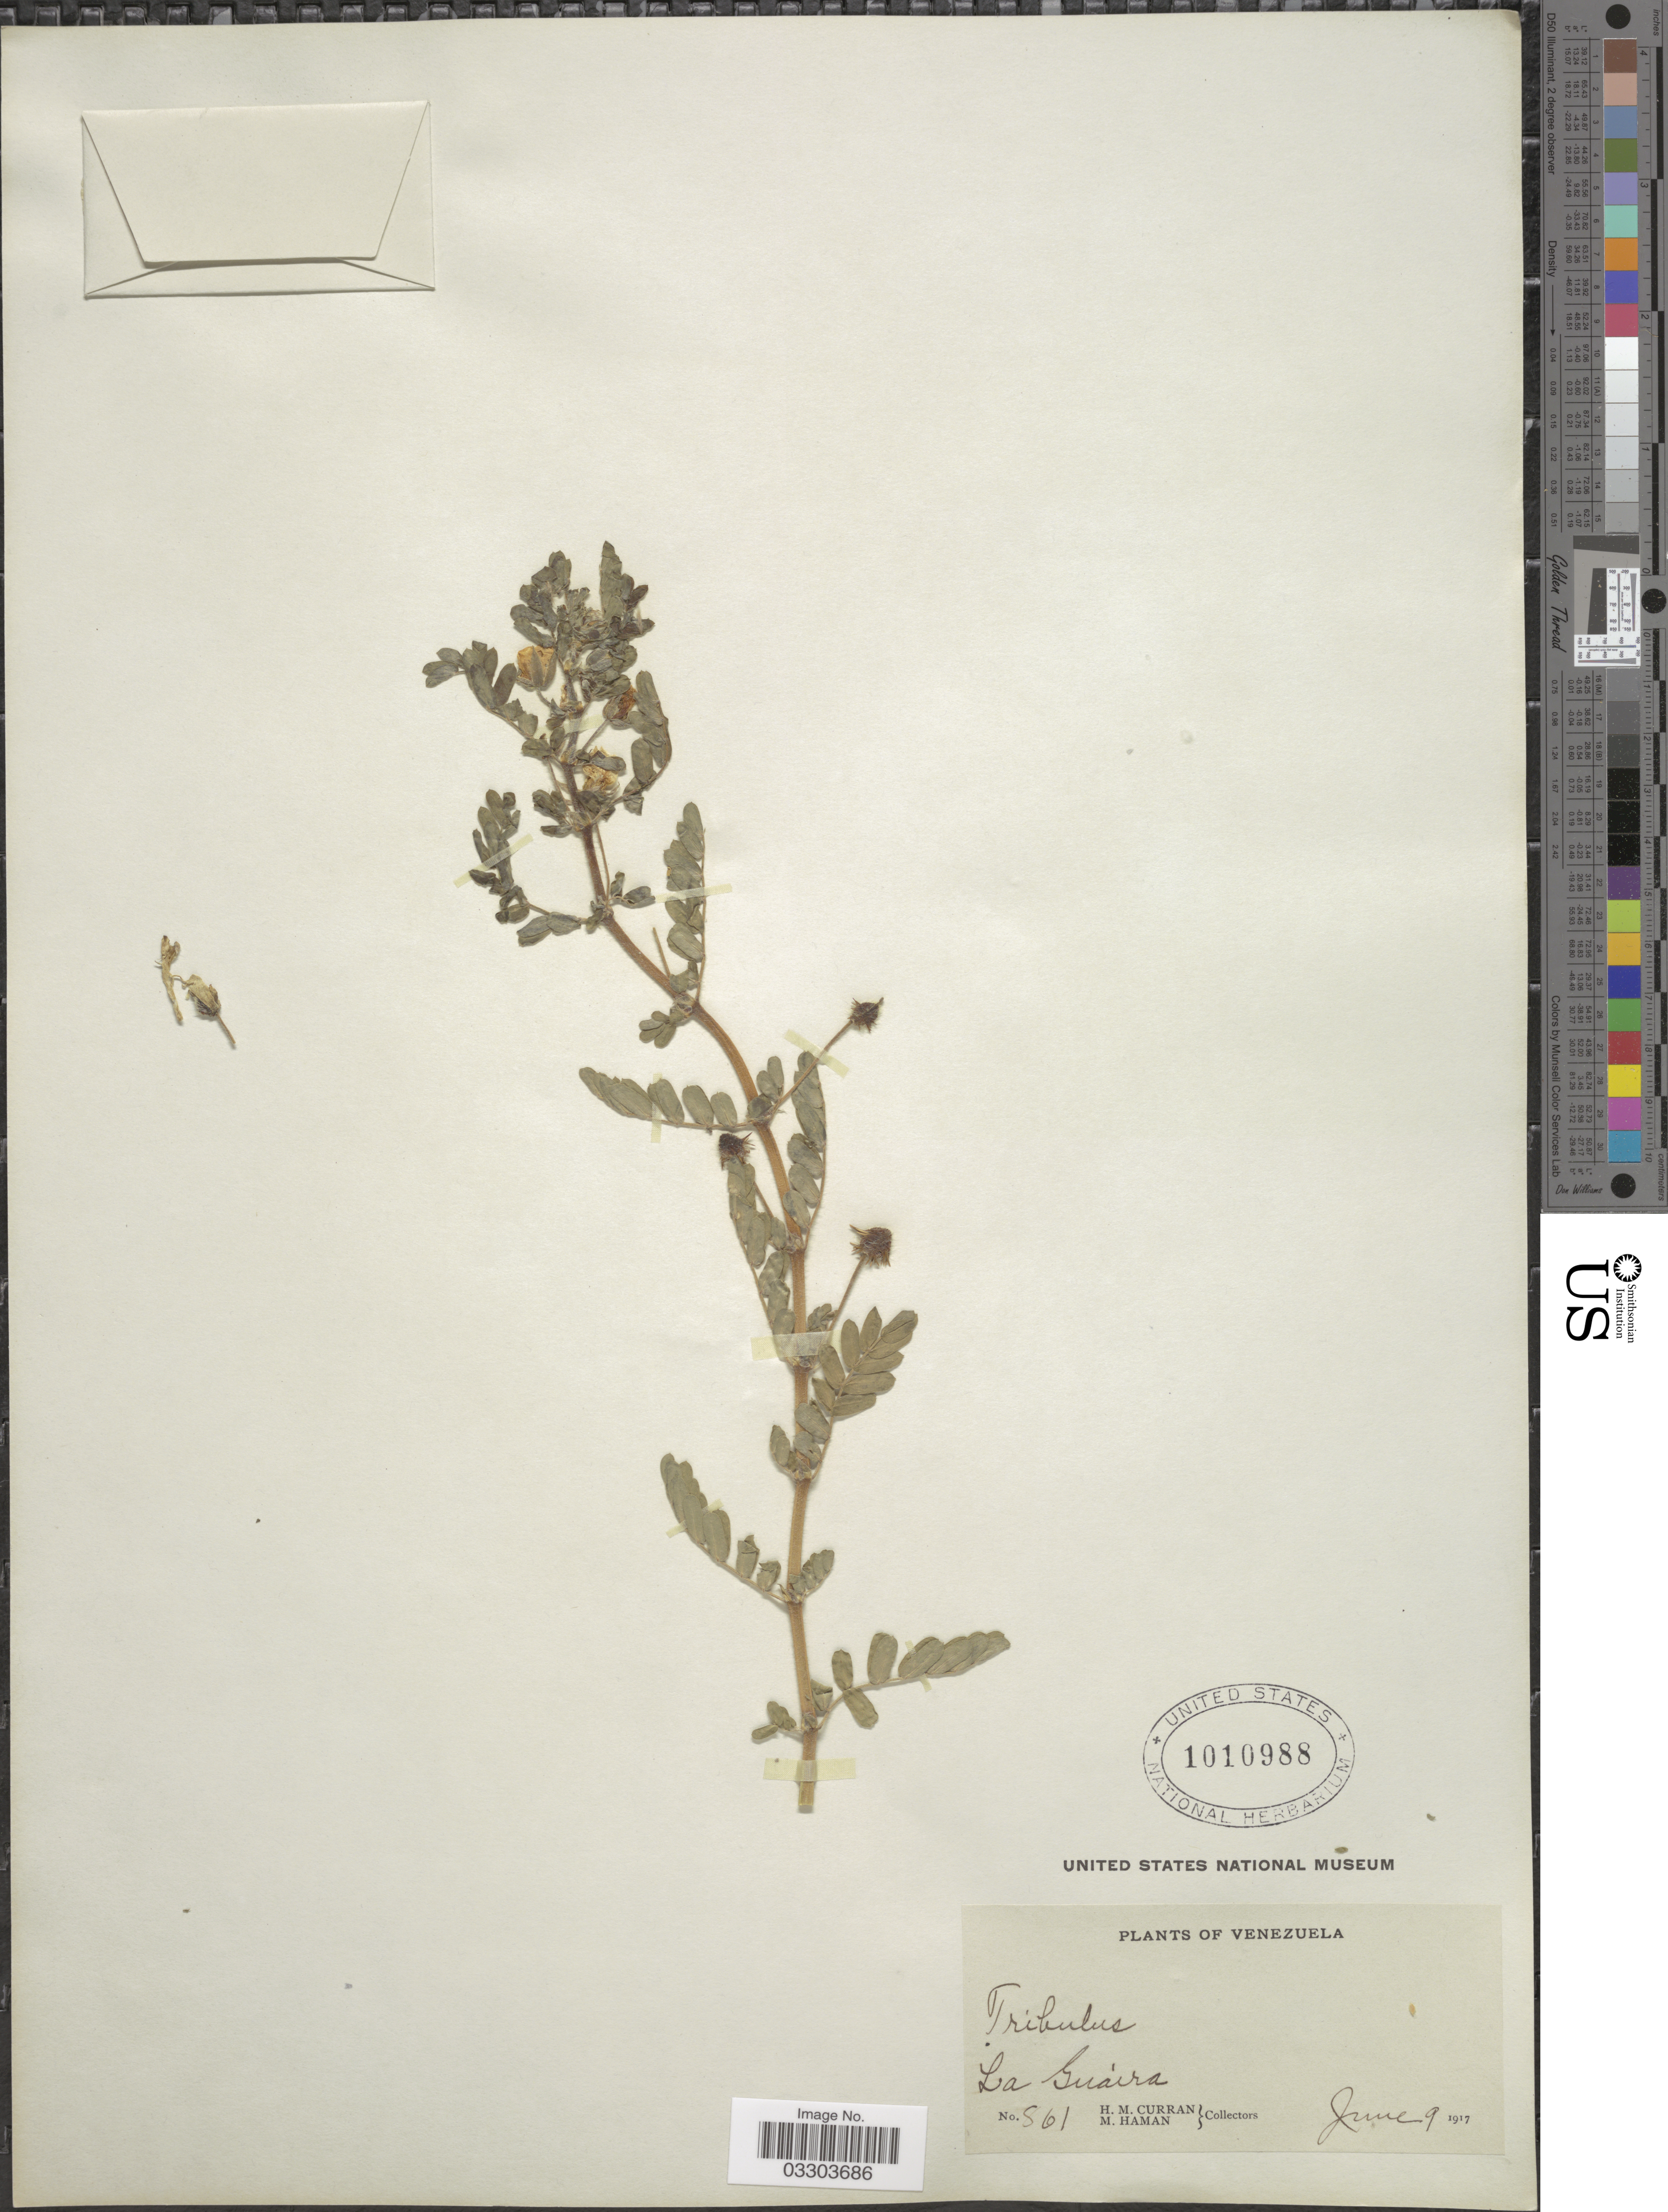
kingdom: Plantae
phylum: Tracheophyta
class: Magnoliopsida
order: Zygophyllales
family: Zygophyllaceae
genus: Tribulus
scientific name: Tribulus cistoides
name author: L.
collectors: H. M. Curran & M. Haman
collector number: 861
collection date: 1917-06-09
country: Paraguay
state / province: Guaira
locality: La Guaira.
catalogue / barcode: US 1010988